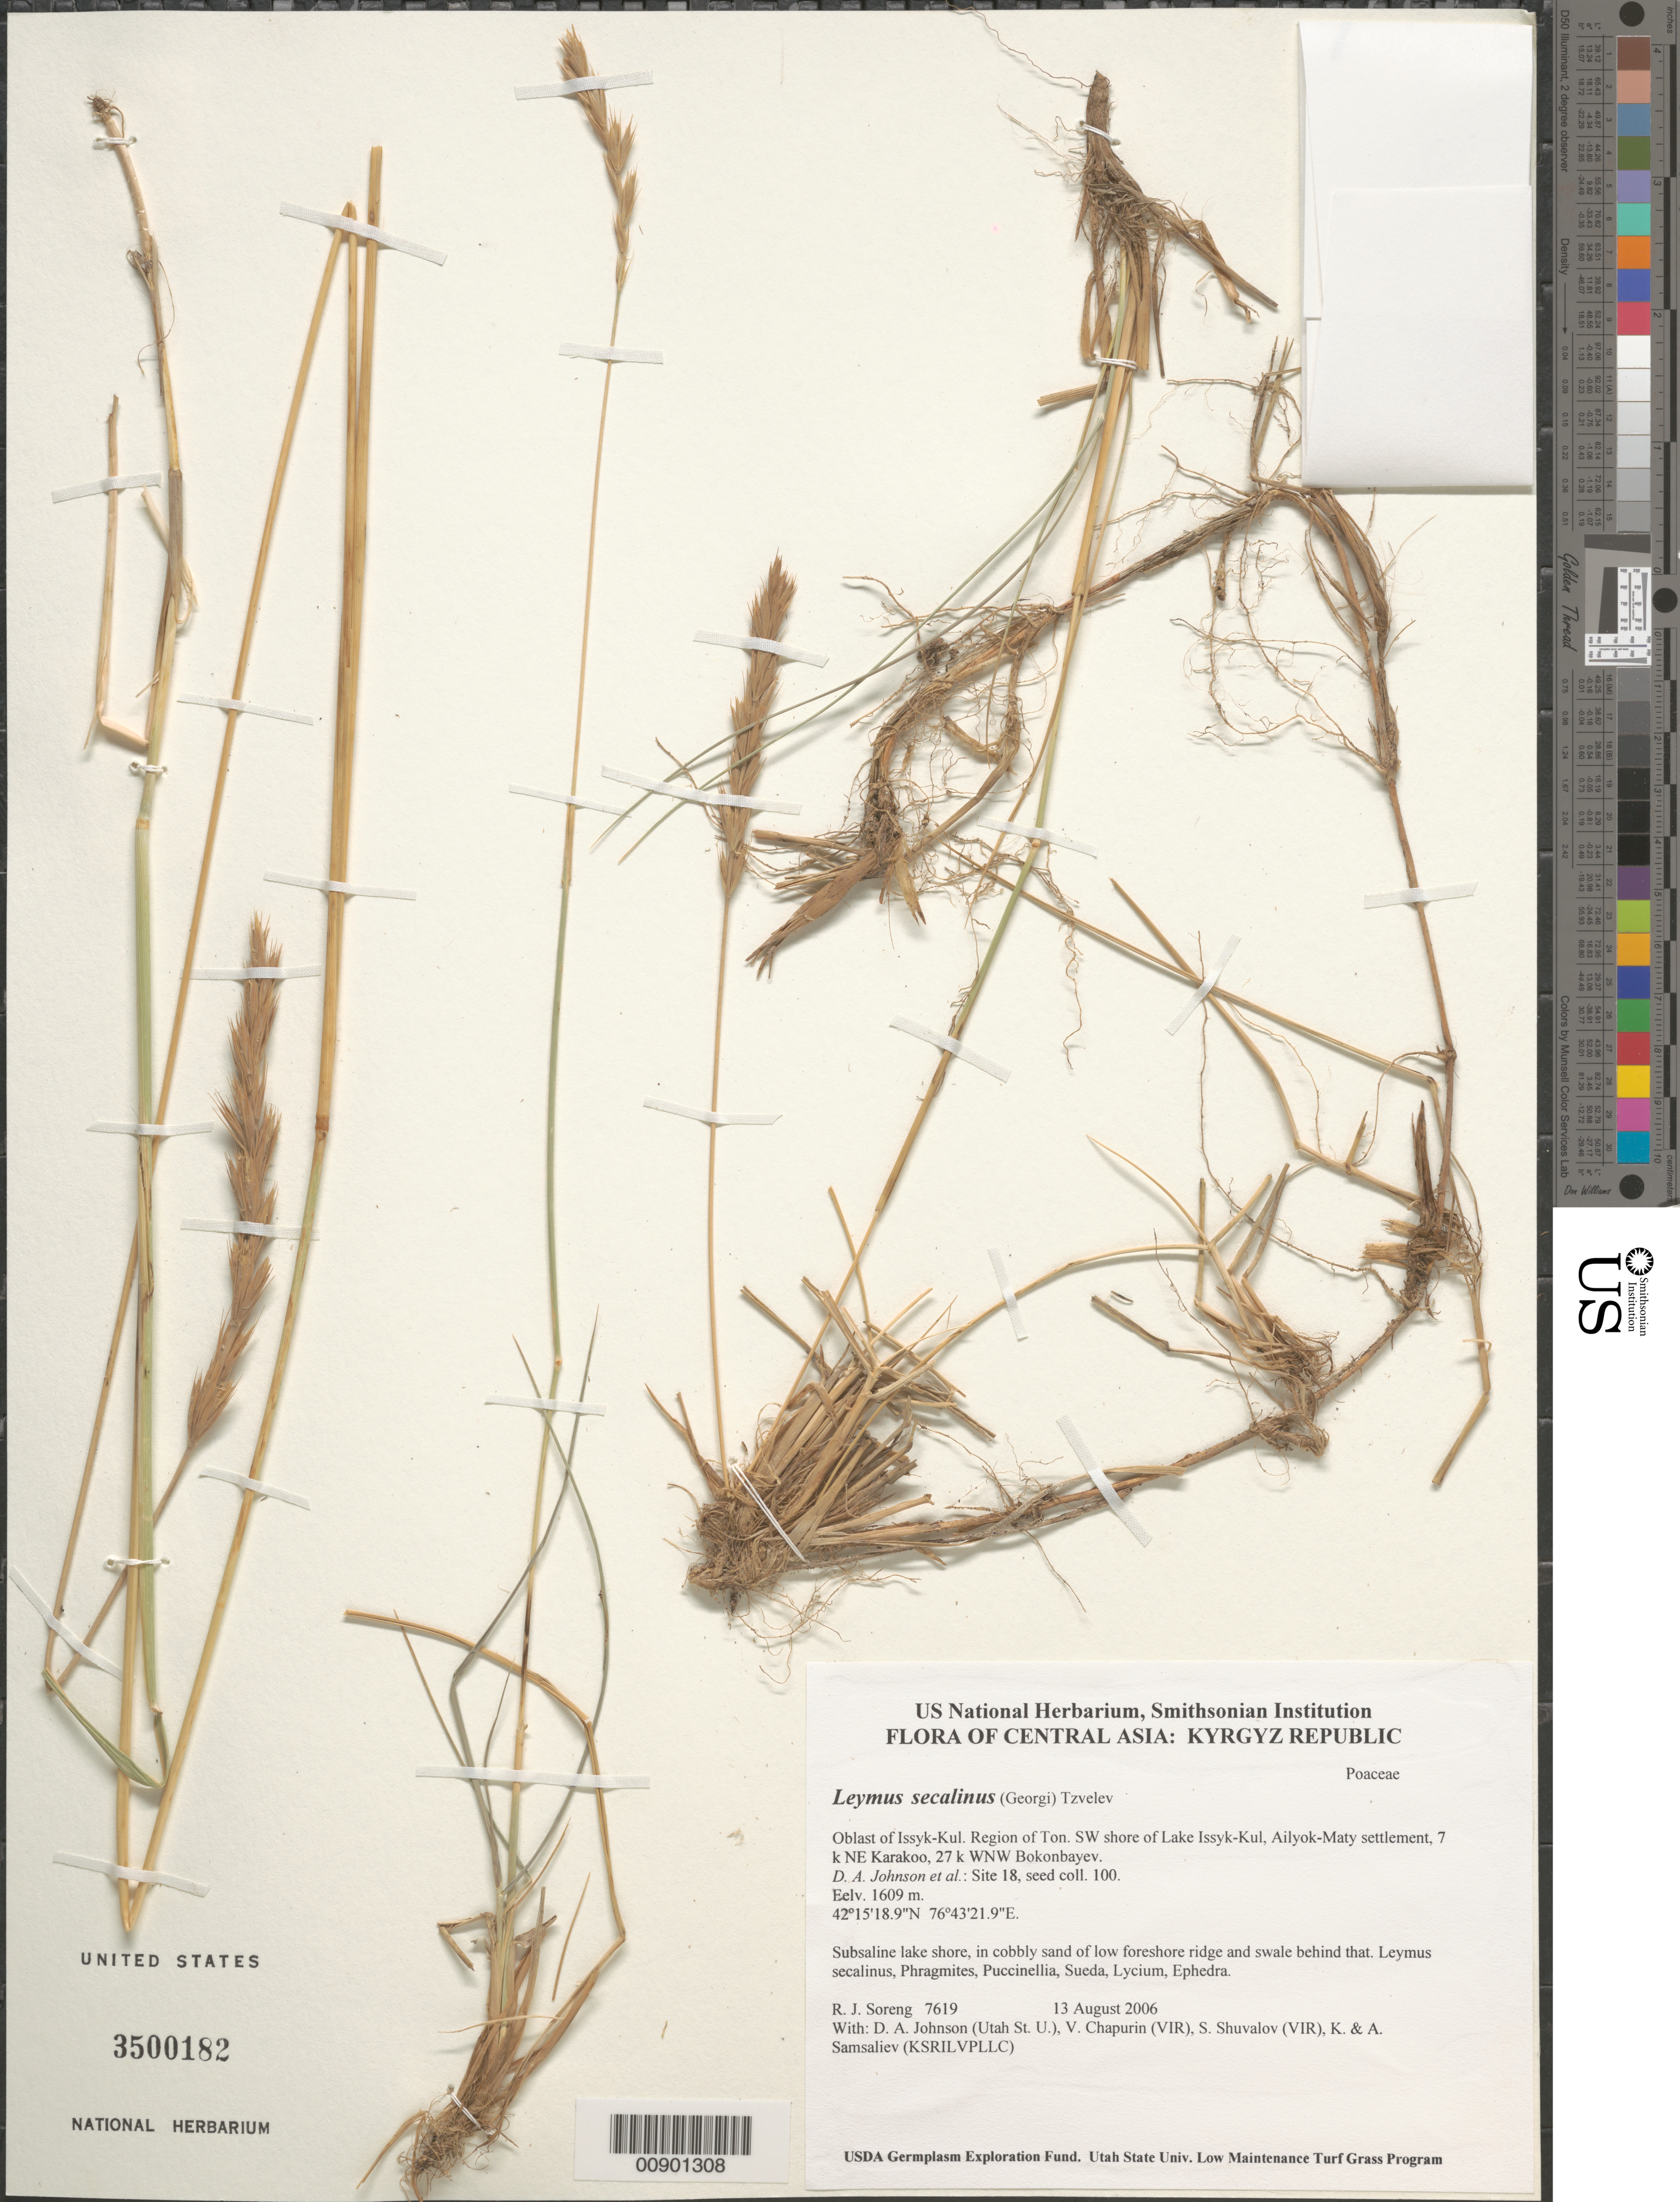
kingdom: Plantae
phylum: Tracheophyta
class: Liliopsida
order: Poales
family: Poaceae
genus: Leymus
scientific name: Leymus secalinus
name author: (Georgi) Tzvelev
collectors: R. J. Soreng, D. Johnson, S. Shuvalov, V. Chapurin, K. Samsaliev & A. Samsaliev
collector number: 7619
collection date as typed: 13 Aug 2006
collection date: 2006-08-13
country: Kyrgyzstan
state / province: Ysyk-Kol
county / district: Ton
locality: SW shore of Lake Issyk-Kul, Ailyok-Maty settlement, 7 km NE Karakoo, 27 km WNW Bokonbayev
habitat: Subsaline lake shore, in cobbly sand of low foreshore ridge and swale behind that.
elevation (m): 1609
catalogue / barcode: US 3500182